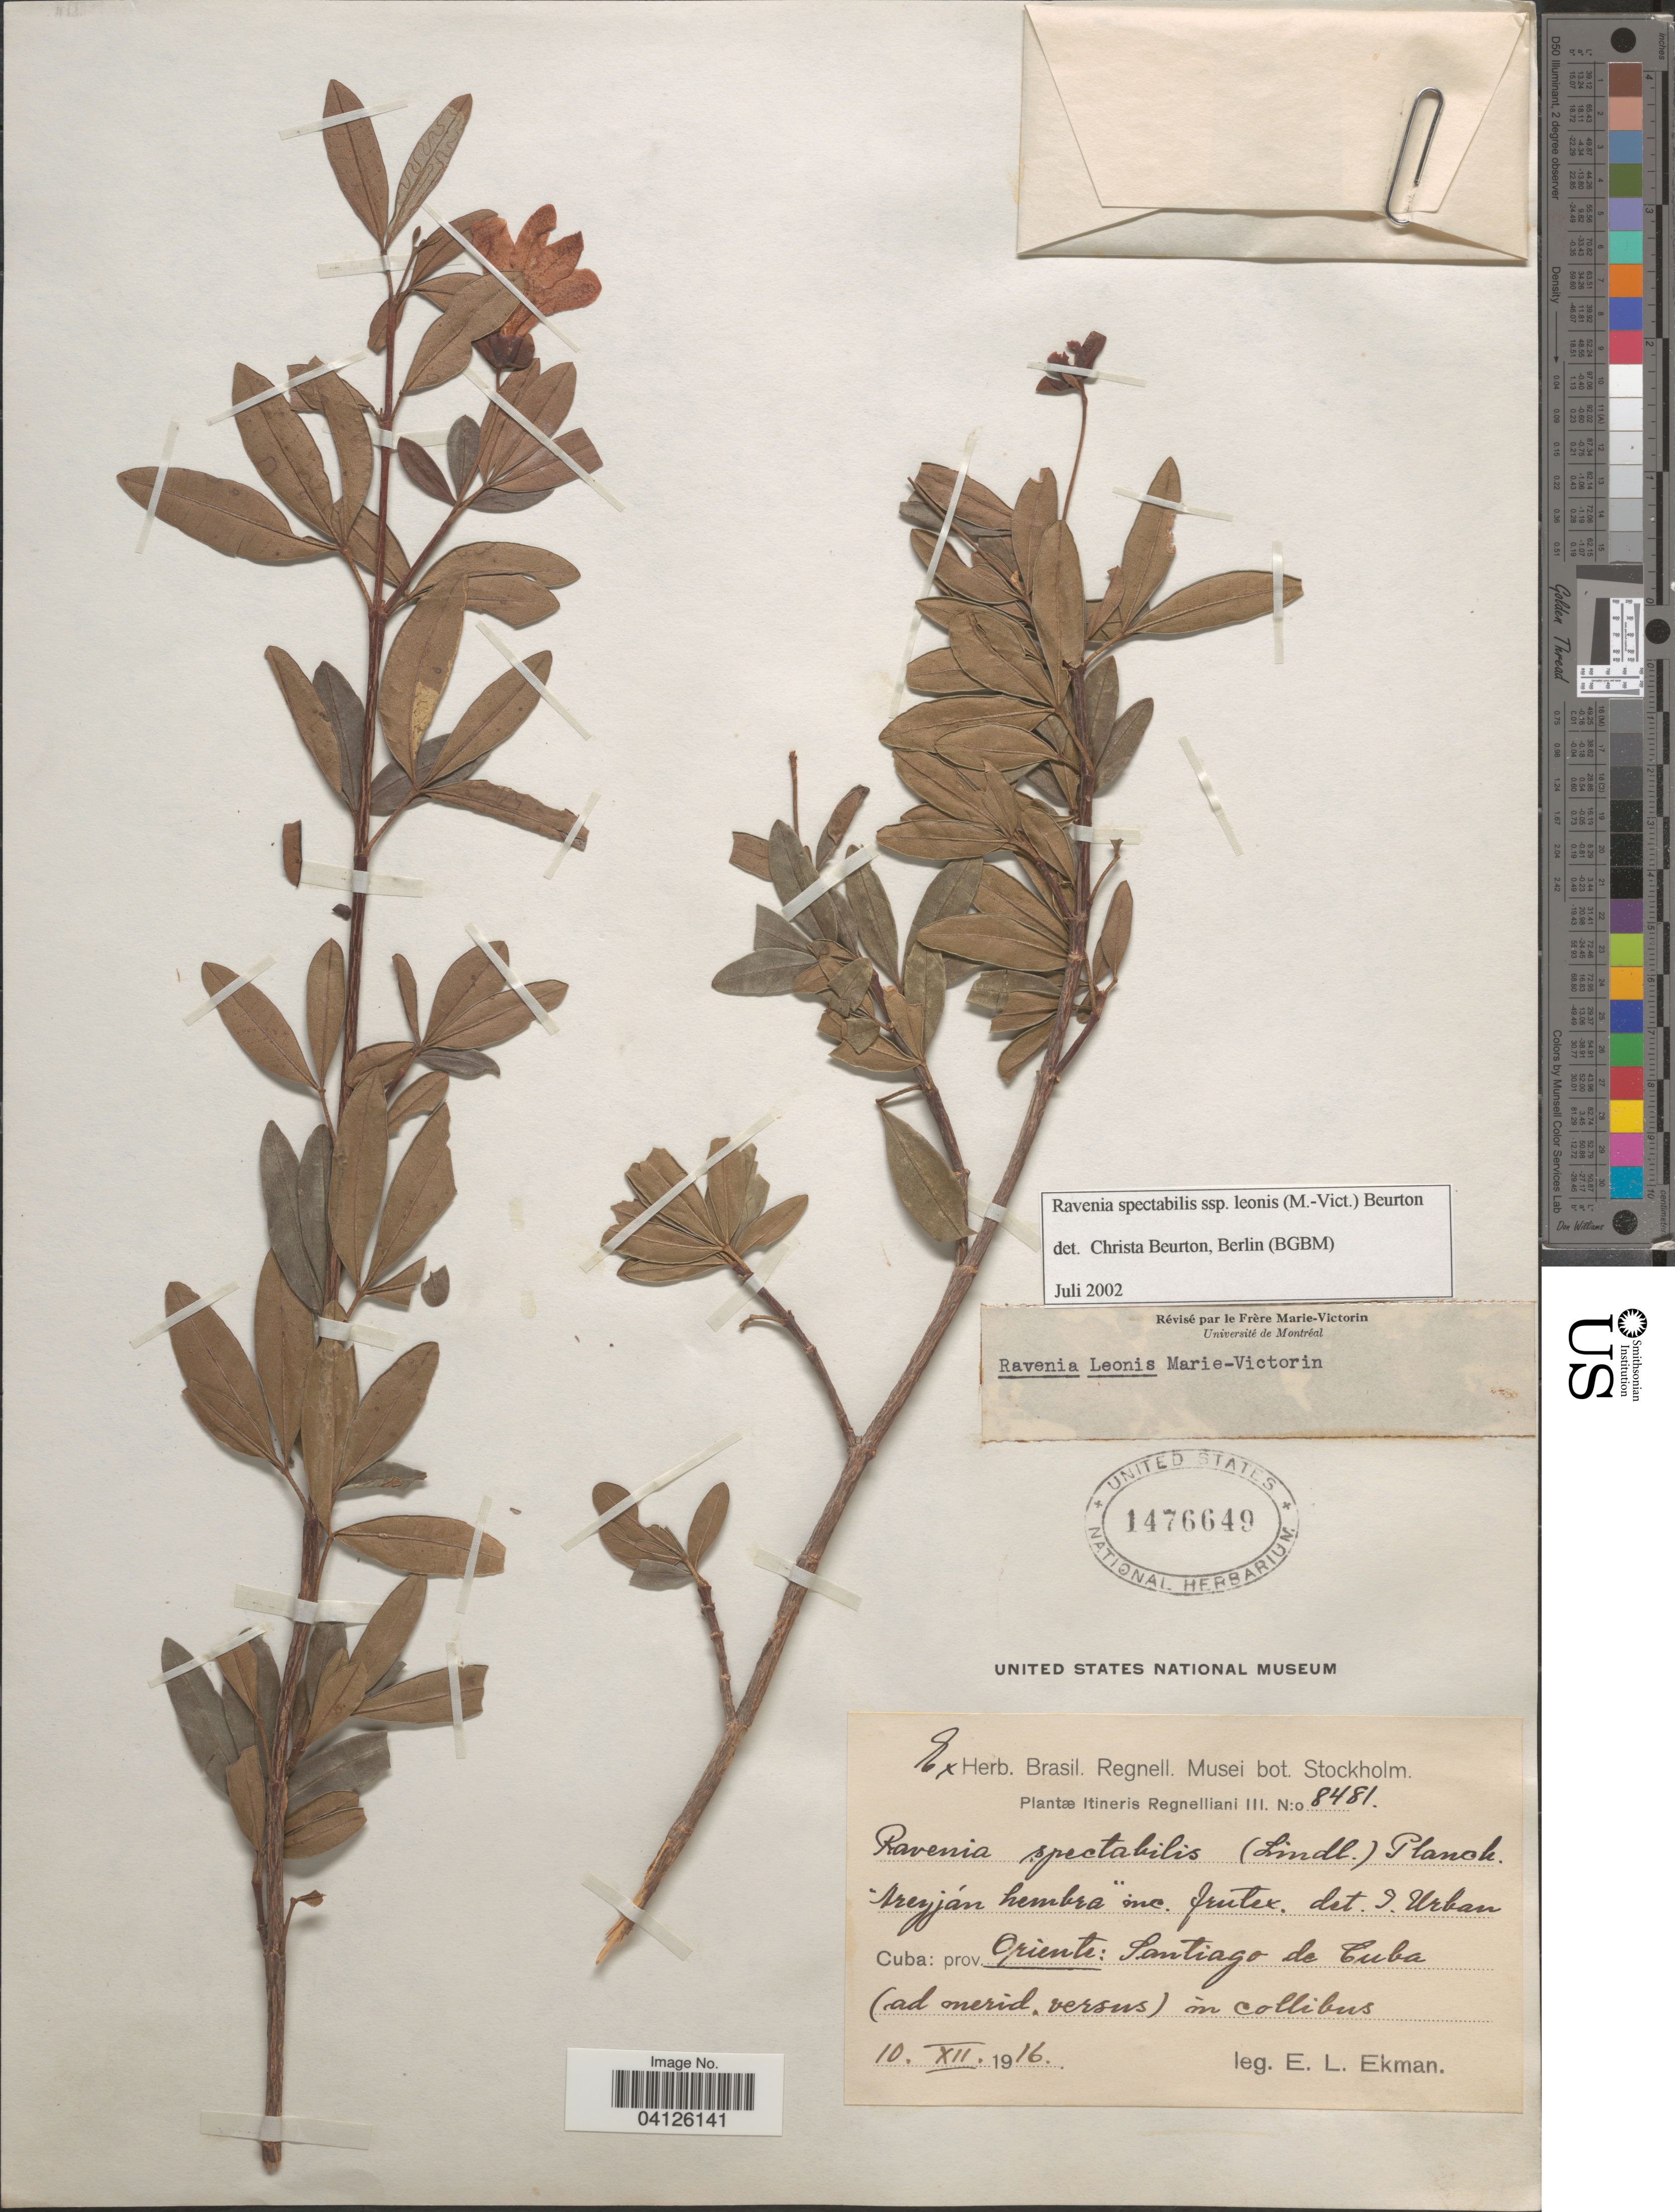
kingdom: Plantae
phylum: Tracheophyta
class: Magnoliopsida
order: Sapindales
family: Rutaceae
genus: Ravenia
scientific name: Ravenia spectabilis subsp. leonis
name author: (Vict.) Beurton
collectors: E. L. Ekman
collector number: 8481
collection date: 1916-12-10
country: Cuba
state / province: Oriente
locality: Itineris Regnelliani III. Santiago de Cuba (ad merid. versus) in collibus.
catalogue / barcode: US 1476649